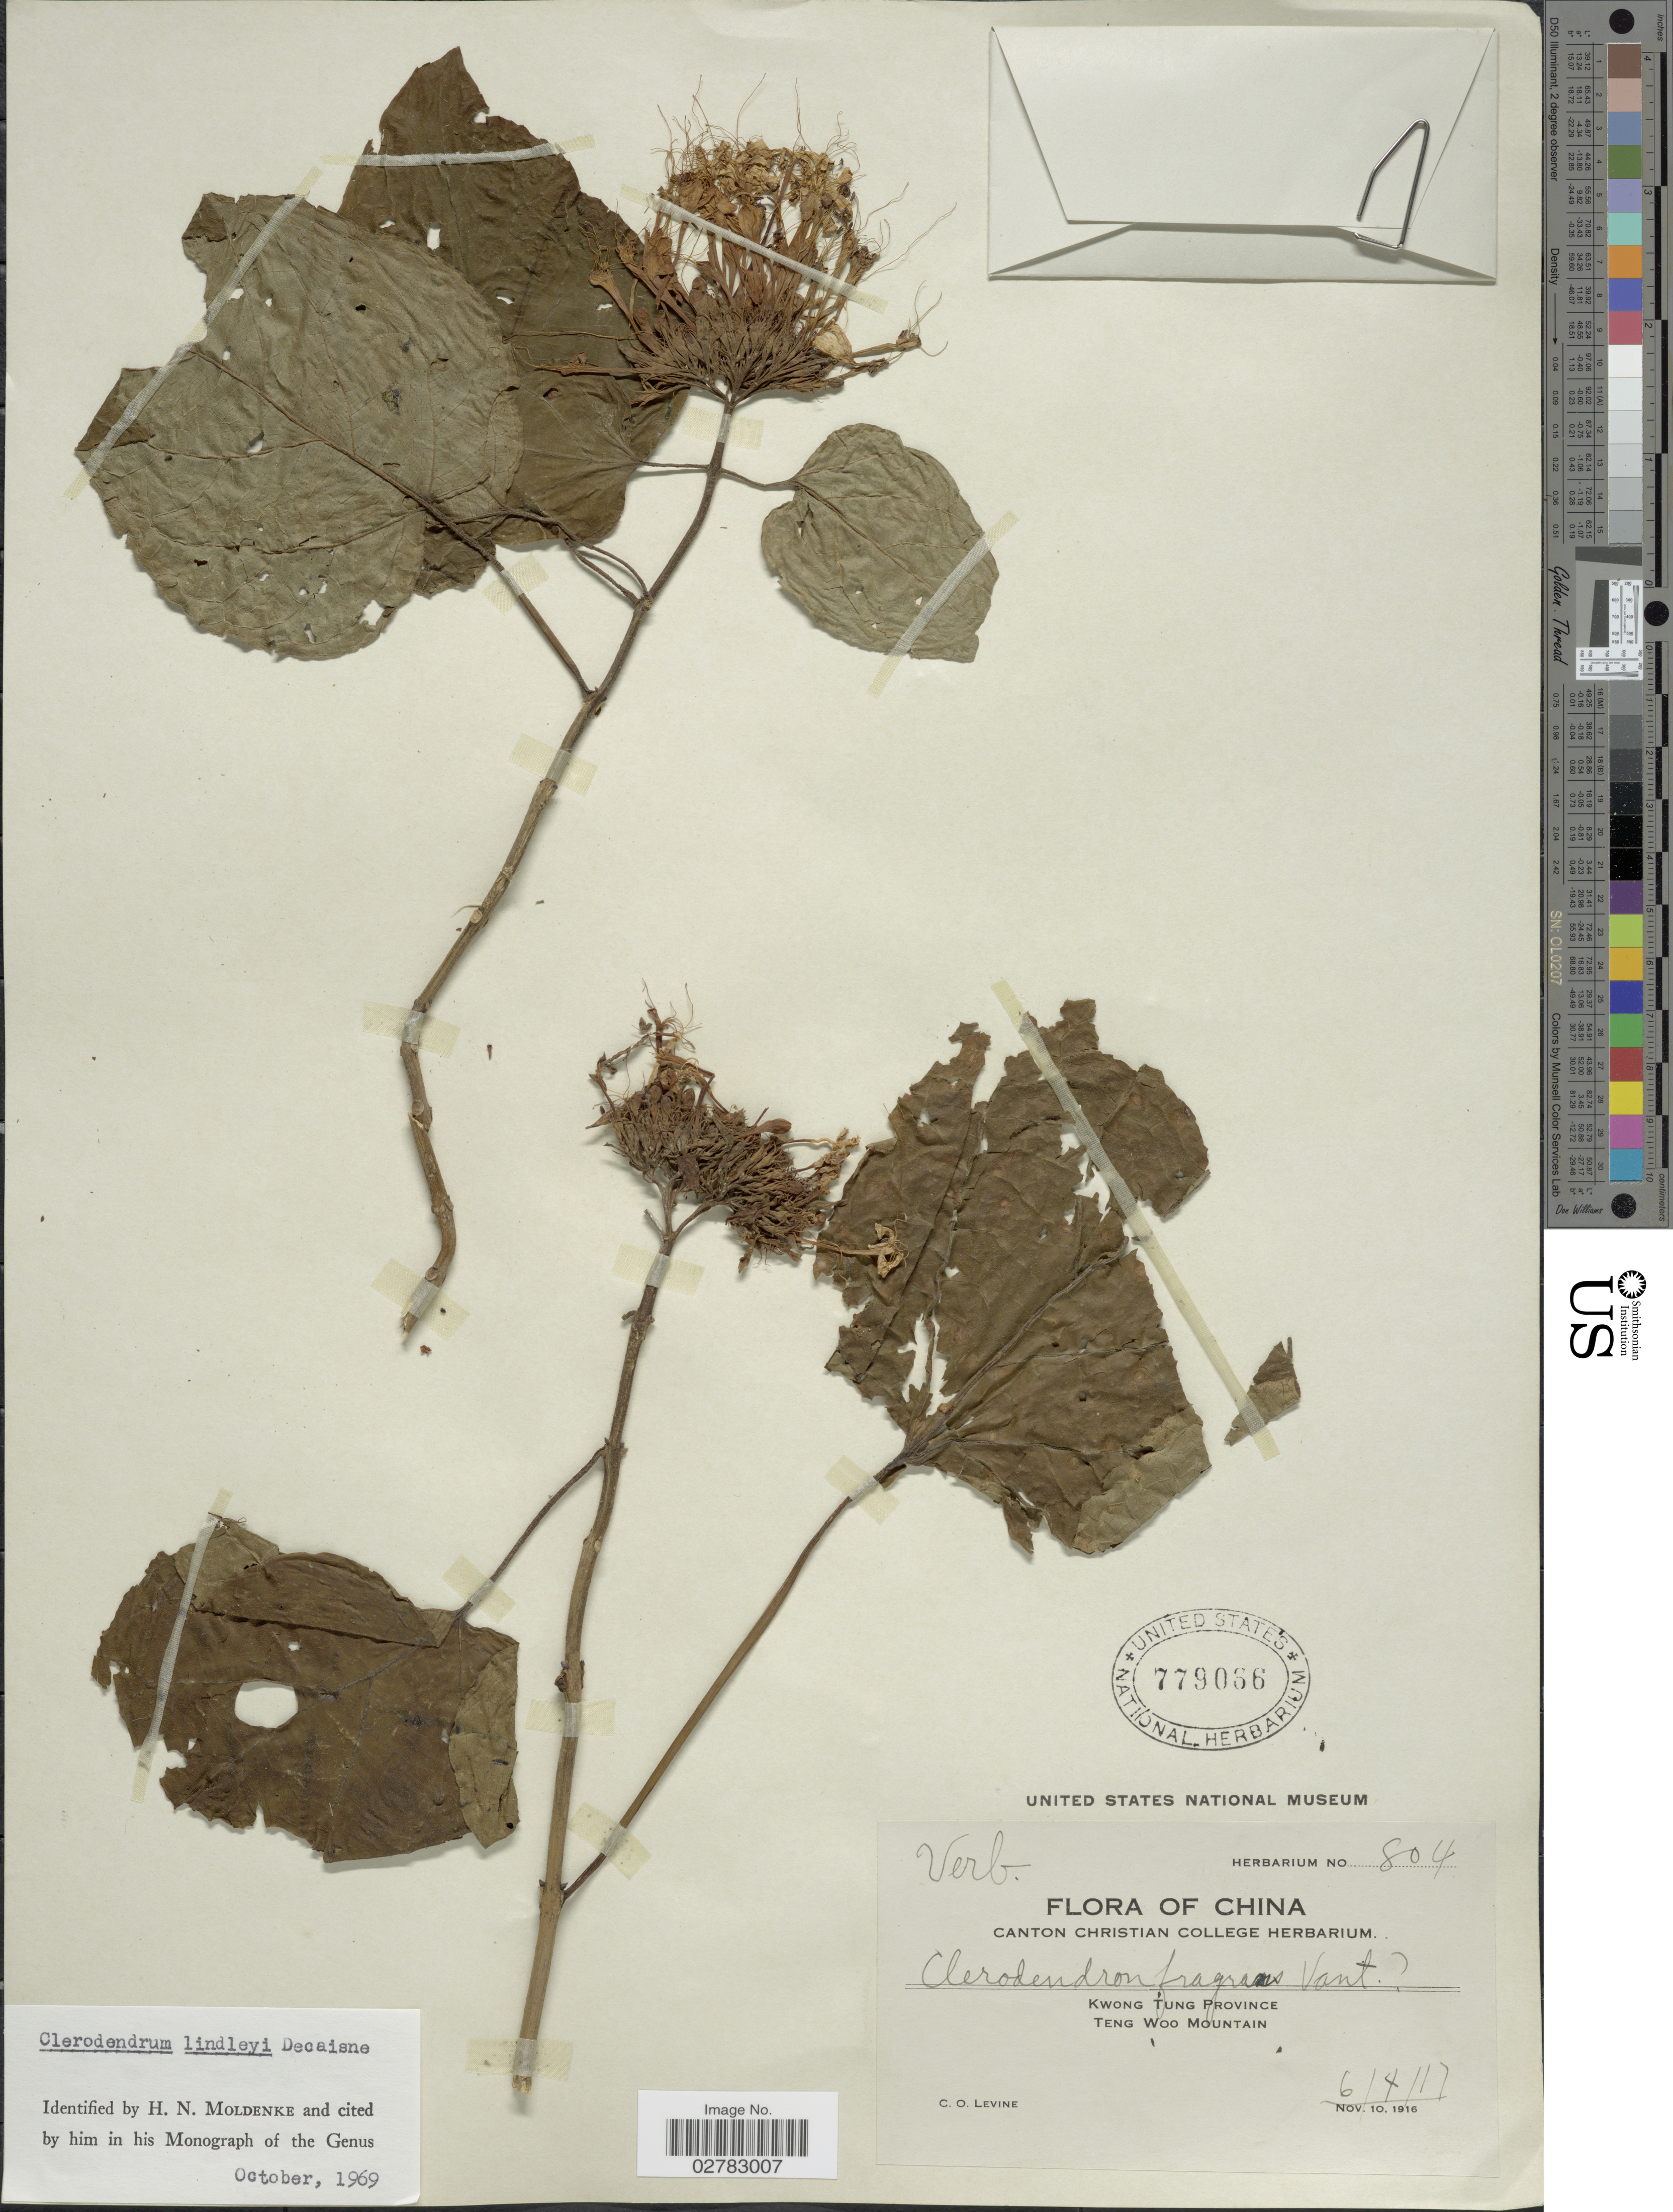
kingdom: Plantae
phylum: Tracheophyta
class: Magnoliopsida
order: Lamiales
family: Lamiaceae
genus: Clerodendrum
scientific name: Clerodendrum lindleyi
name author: Decne. ex Planch.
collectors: C. O. Levine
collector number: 804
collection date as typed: Transcribed d/m/y: 6/4/17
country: China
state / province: Guangdong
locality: Kwong Tung Province. Teng Woo Mountain.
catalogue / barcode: US 779066